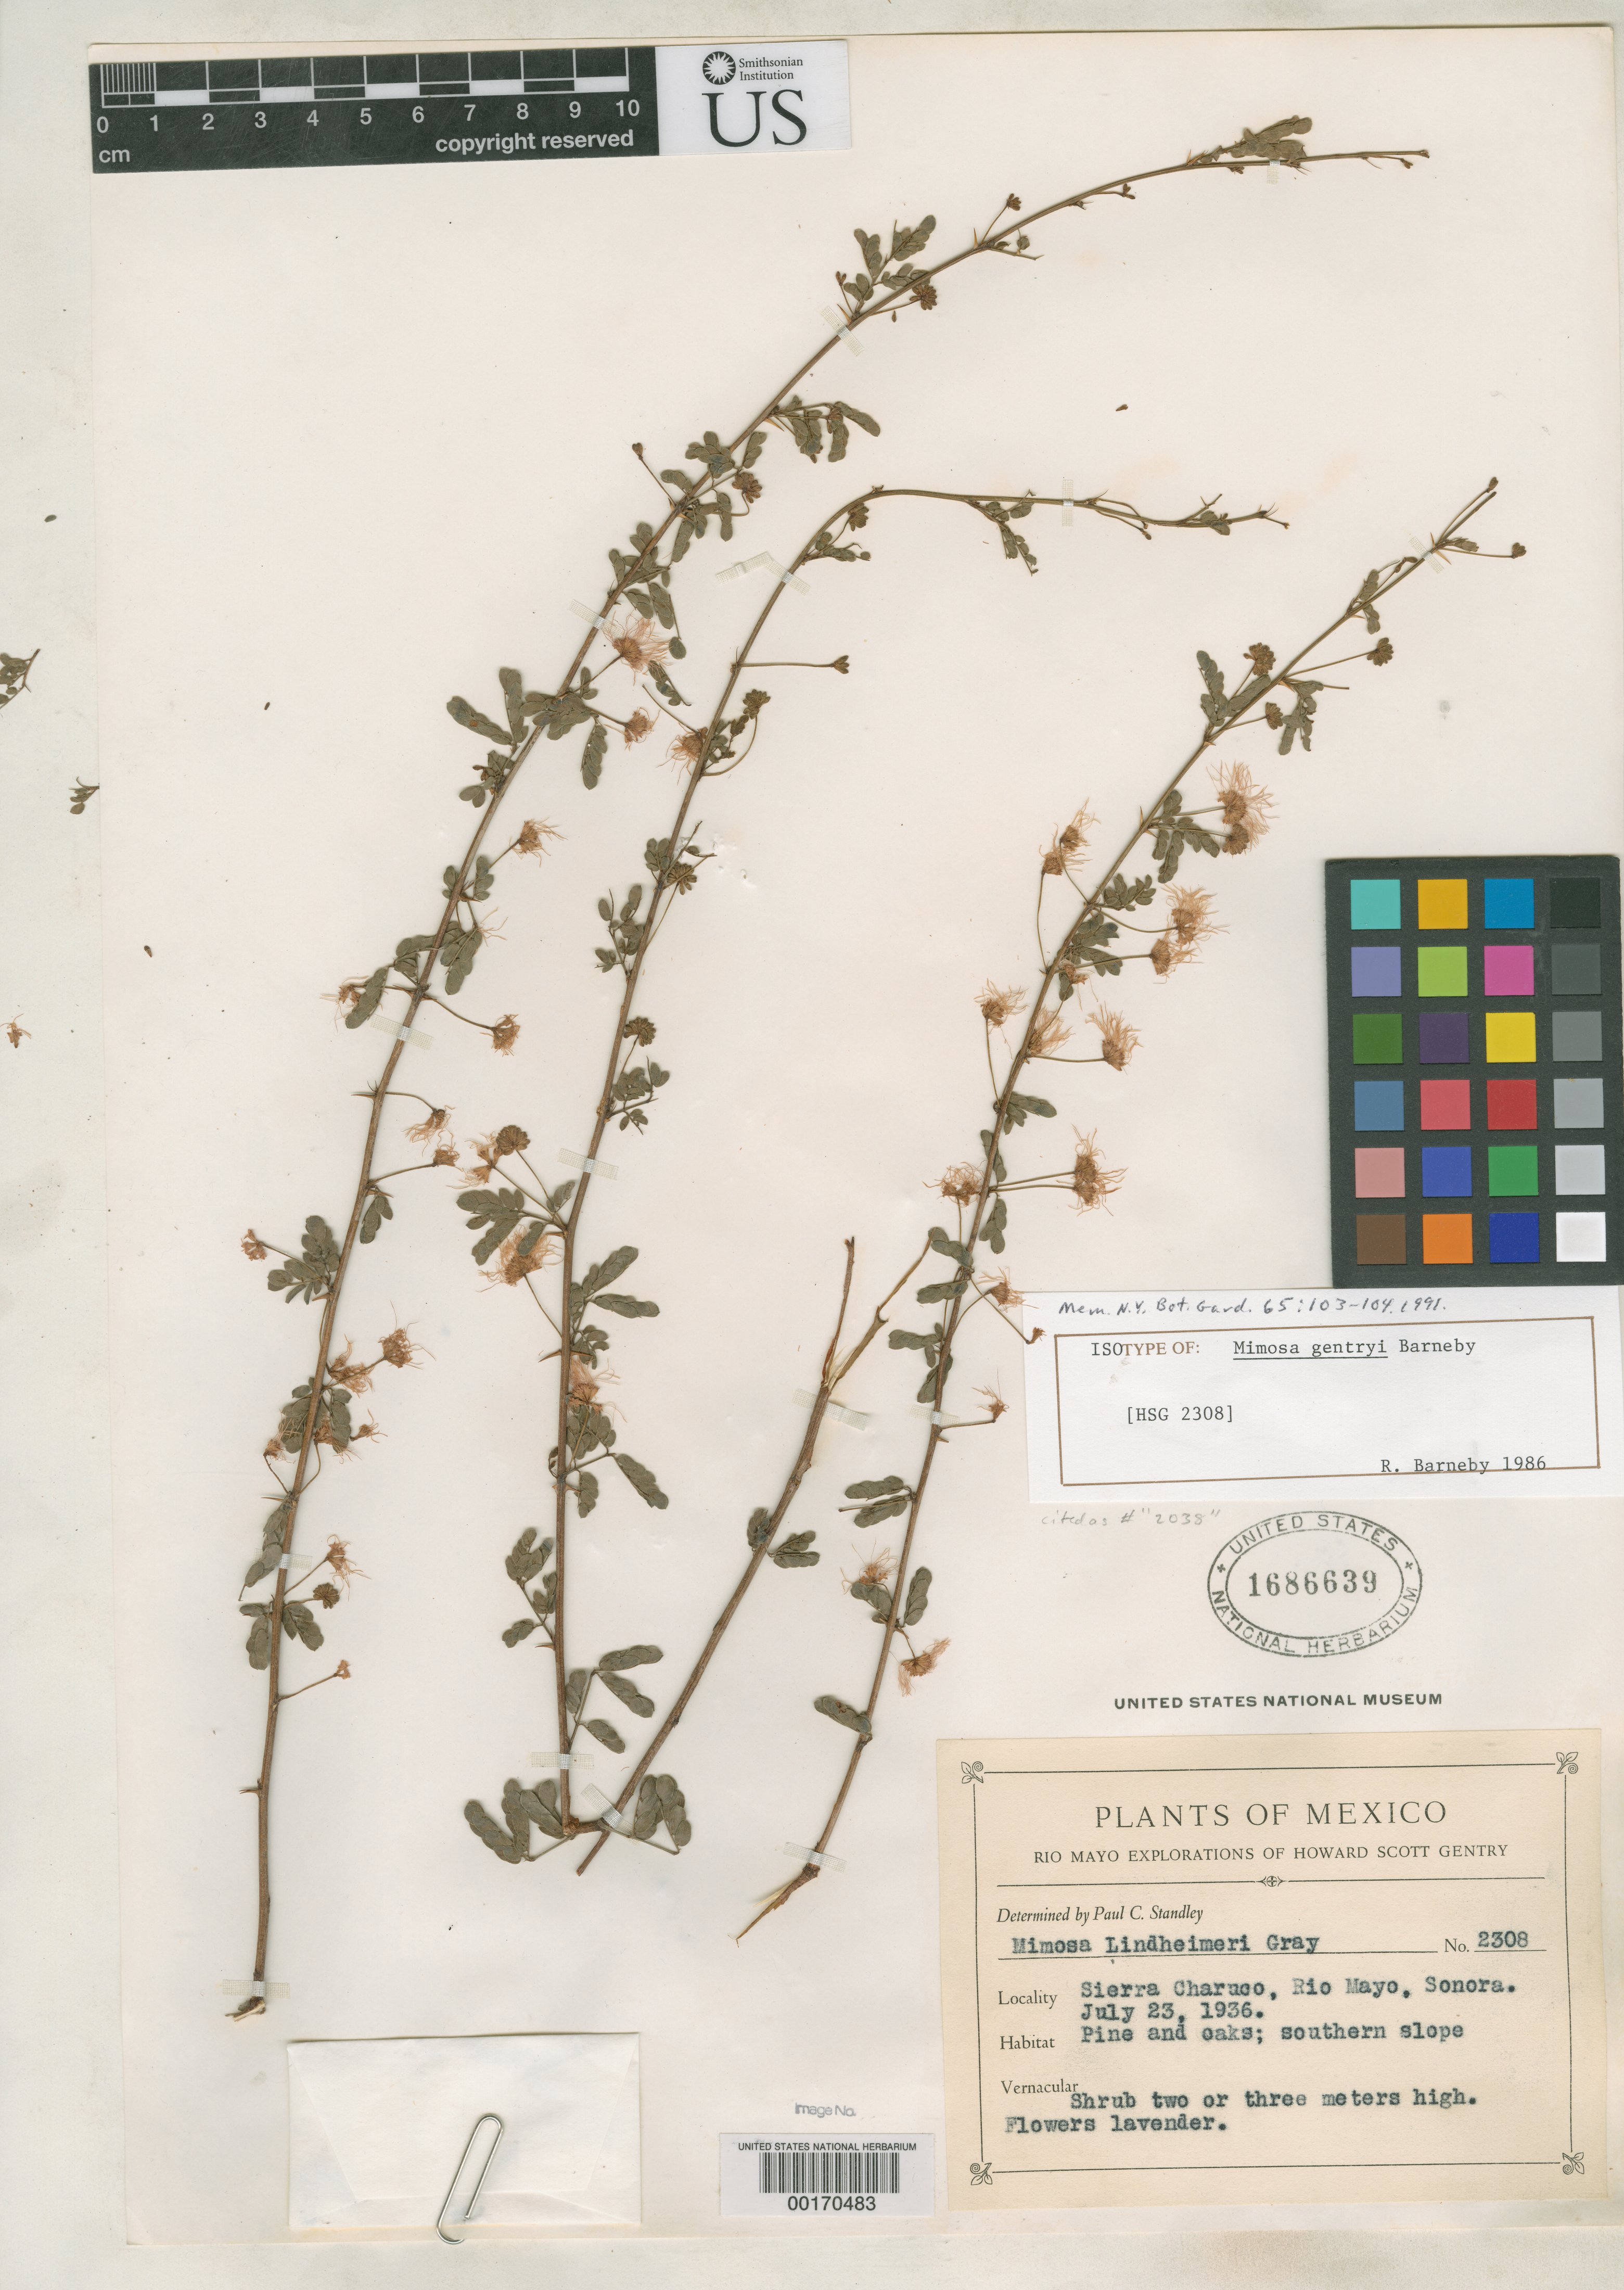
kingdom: Plantae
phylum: Tracheophyta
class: Magnoliopsida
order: Fabales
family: Fabaceae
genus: Mimosa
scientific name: Mimosa gentryi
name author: Barneby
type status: Isotype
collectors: H. S. Gentry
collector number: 2308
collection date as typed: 23 Jul 1936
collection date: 1936-07-23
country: Mexico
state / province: Sonora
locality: Sierra Charuco, Rio Mayo, southern slope.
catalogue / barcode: US 1686639